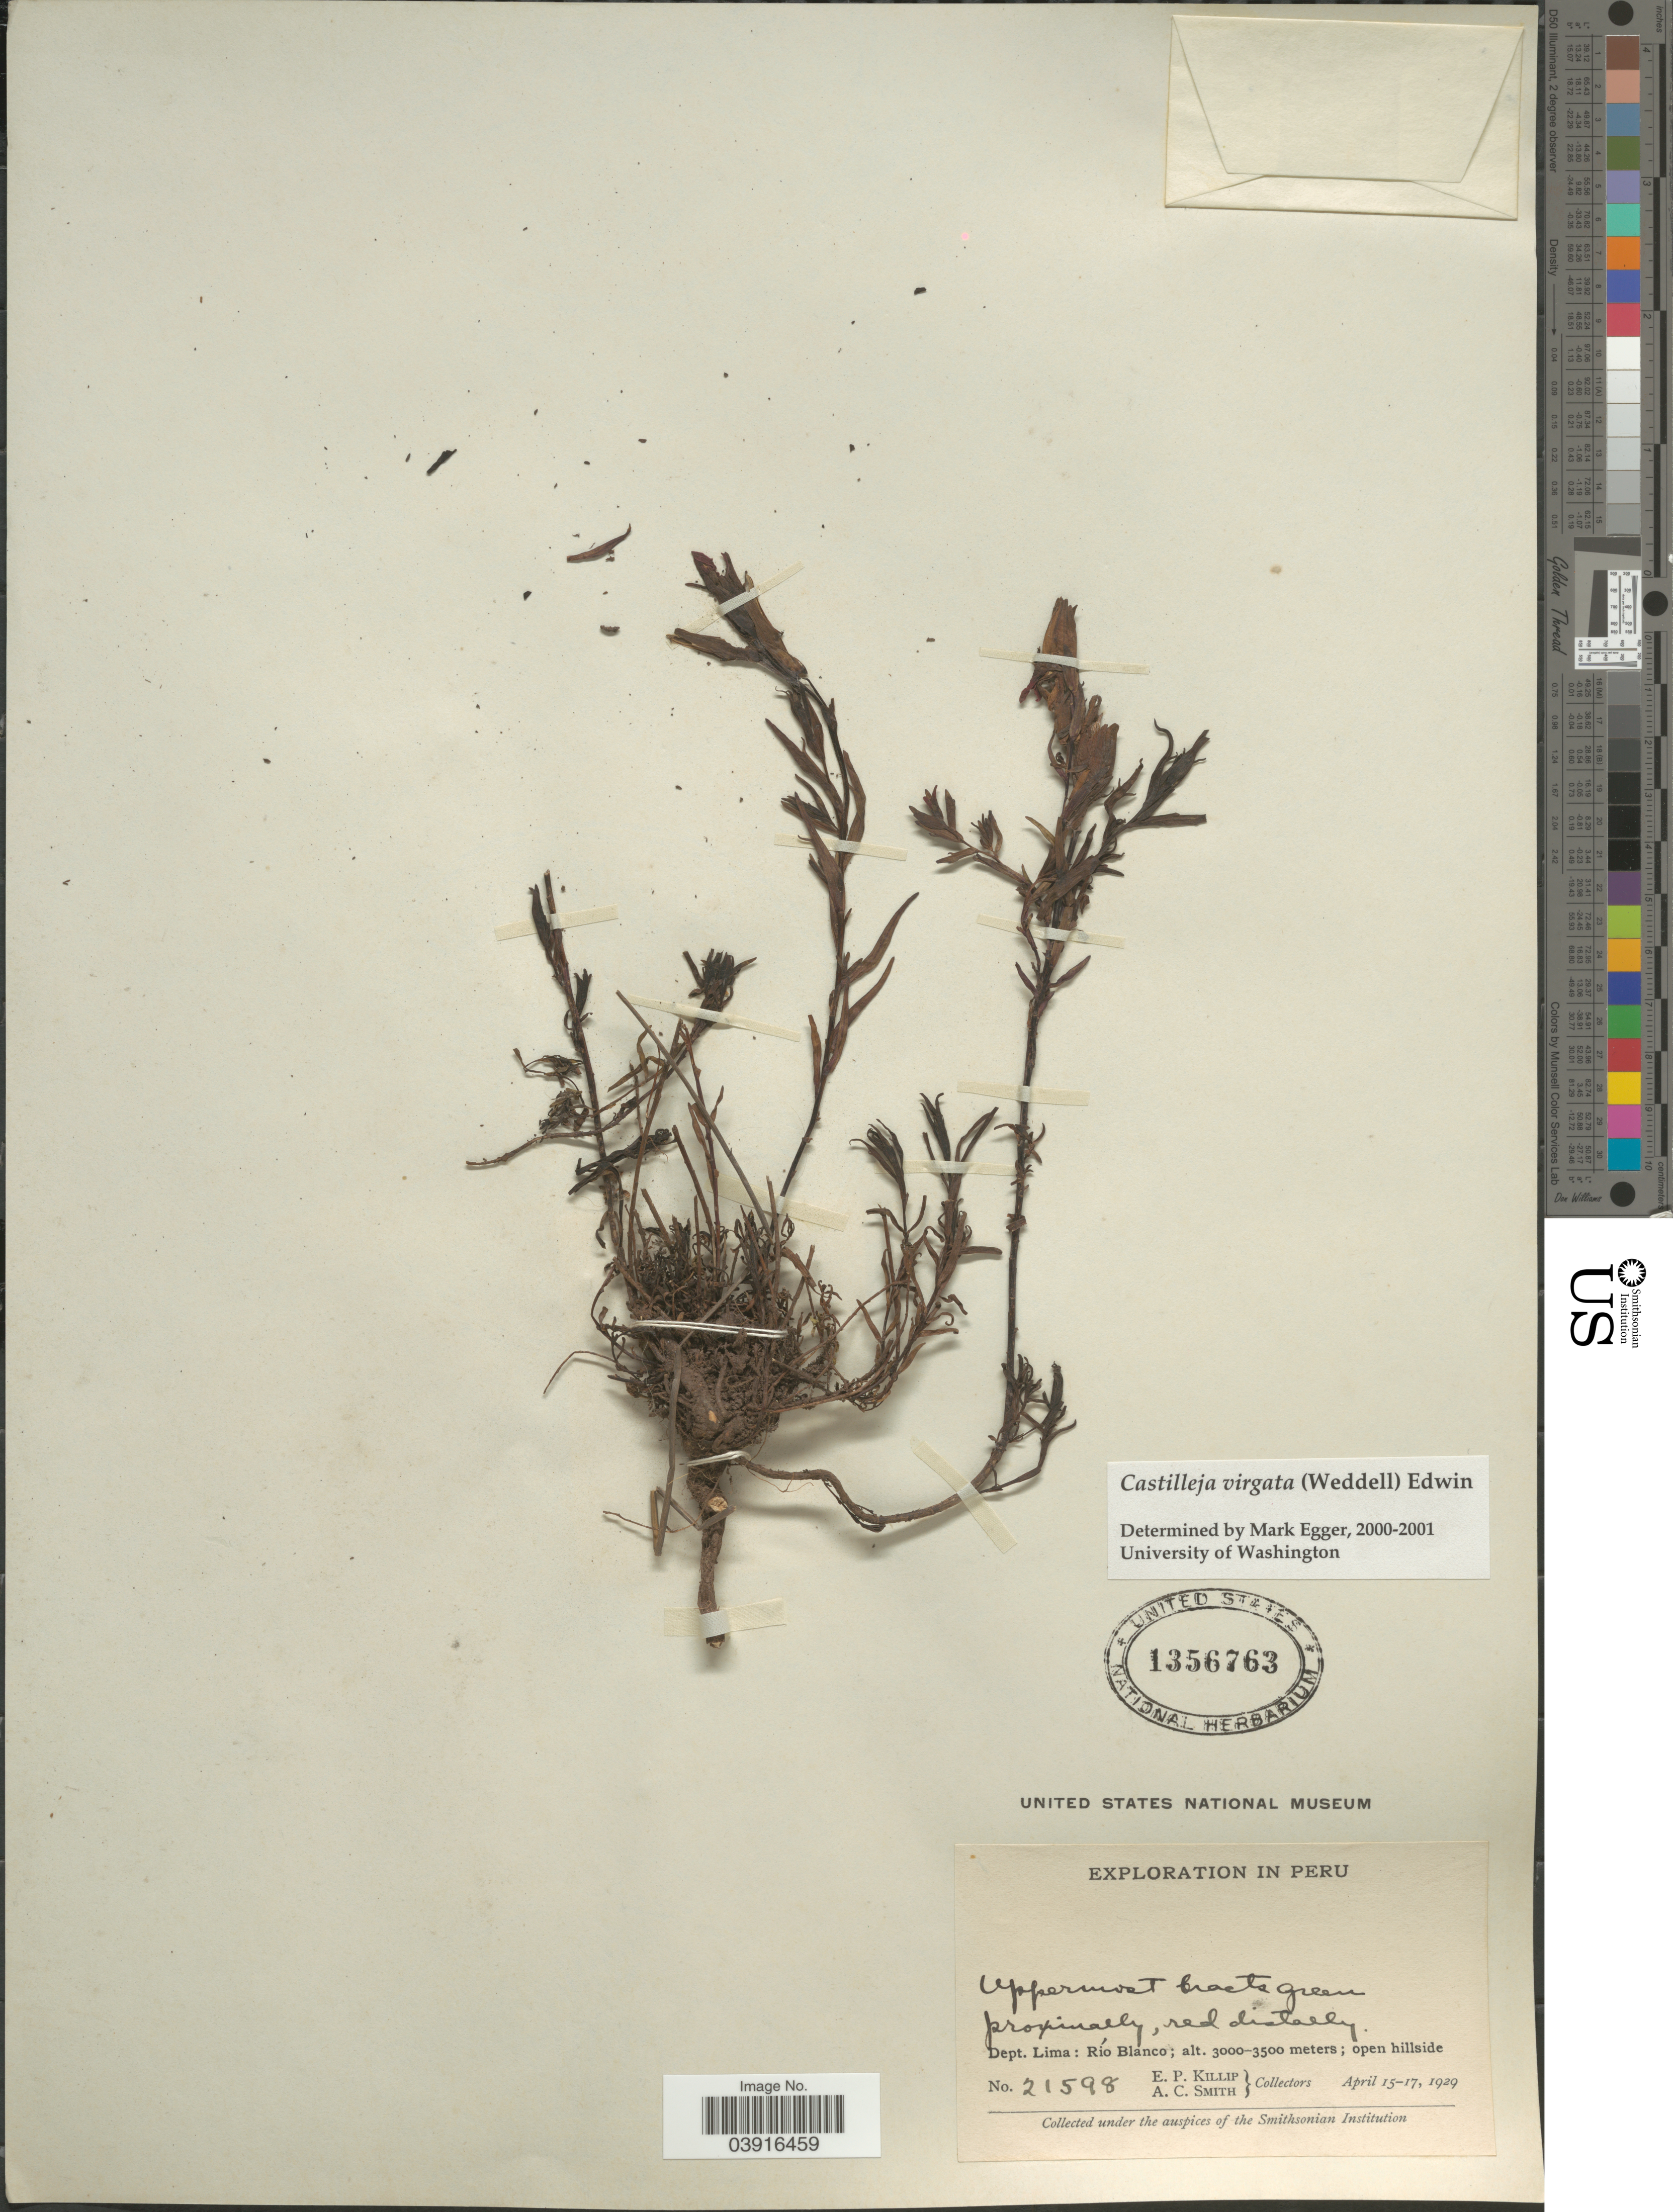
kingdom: Plantae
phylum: Tracheophyta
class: Magnoliopsida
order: Lamiales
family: Orobanchaceae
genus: Castilleja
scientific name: Castilleja virgata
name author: (Wedd.) Edwin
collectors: E. P. Killip & A. C. Smith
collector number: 21598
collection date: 1929-04-15/1929-04-17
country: Peru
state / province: Lima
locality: Dept. Lima: Río Blanco.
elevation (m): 3000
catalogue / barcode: US 1356763